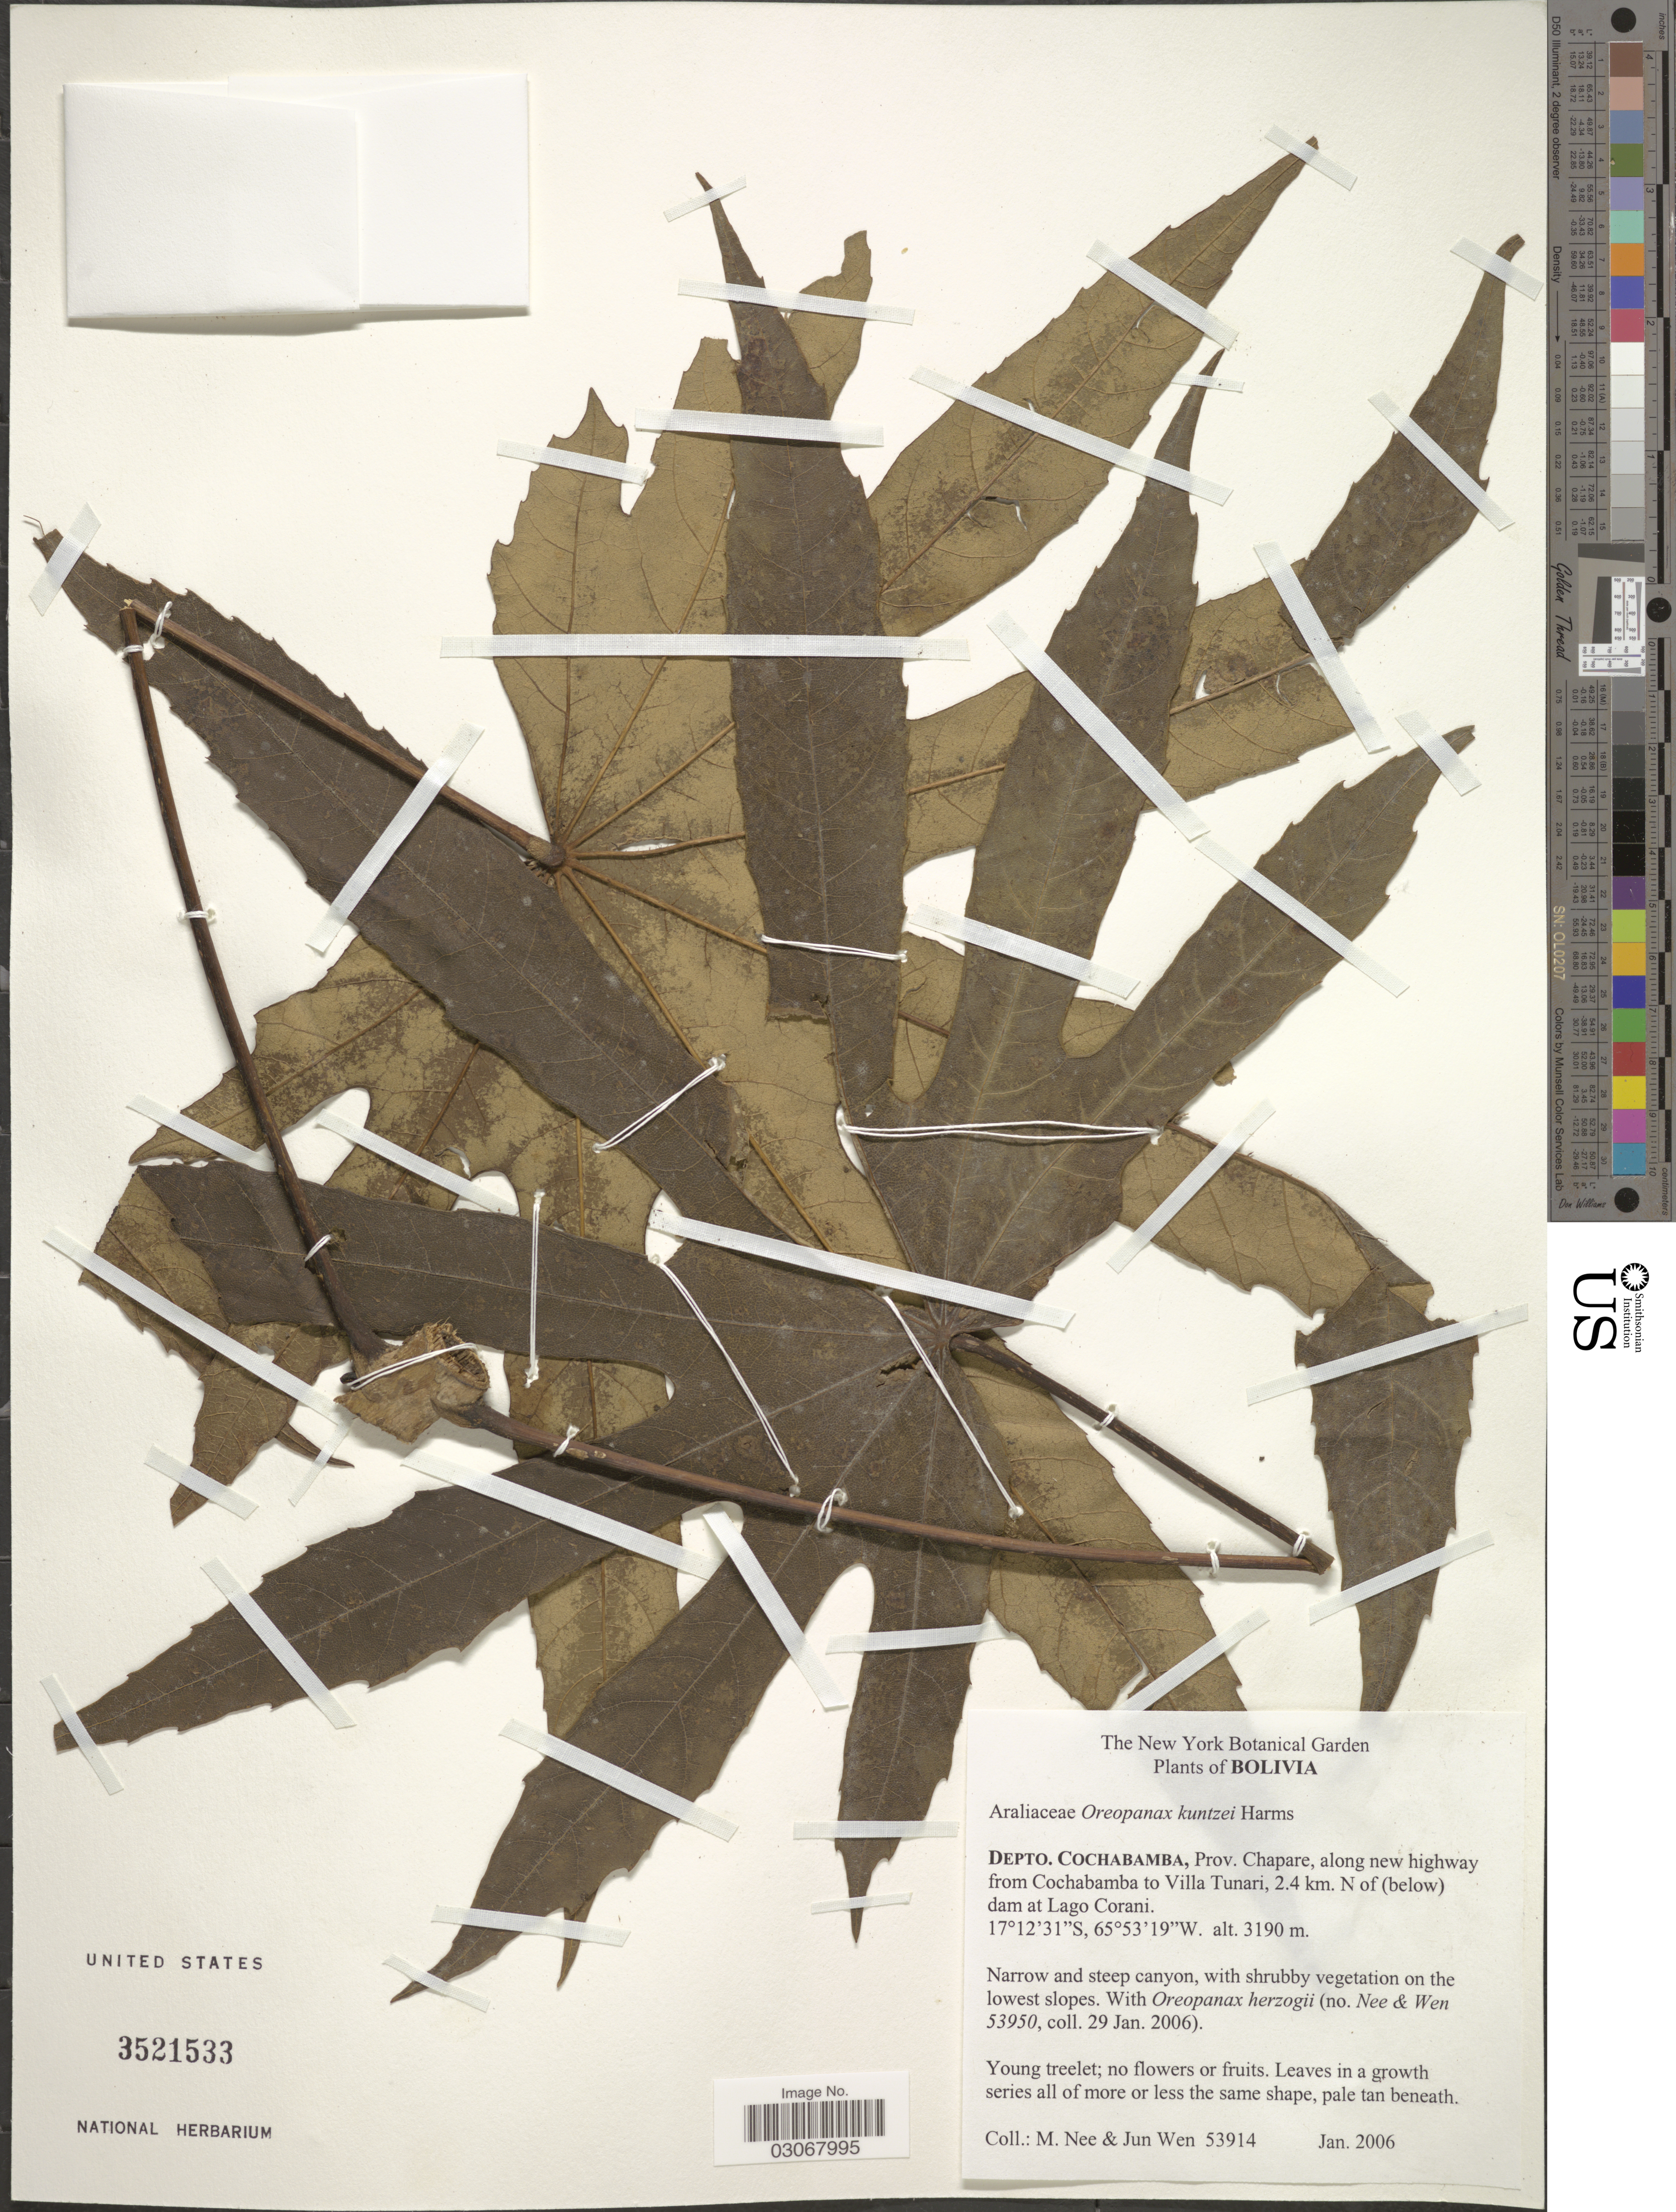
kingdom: Plantae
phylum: Tracheophyta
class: Magnoliopsida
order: Apiales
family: Araliaceae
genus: Oreopanax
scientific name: Oreopanax kuntzei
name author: Harms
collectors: M. Nee & J. Wen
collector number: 53914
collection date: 2006-01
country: Bolivia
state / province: Cochabamba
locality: Depto. Cochabamba, Prov. Chapare, along new highway from Cochabamba to Villa Tunari, 2.4 km. N of (below) dam at Lago Corani.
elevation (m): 3190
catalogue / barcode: US 3521533